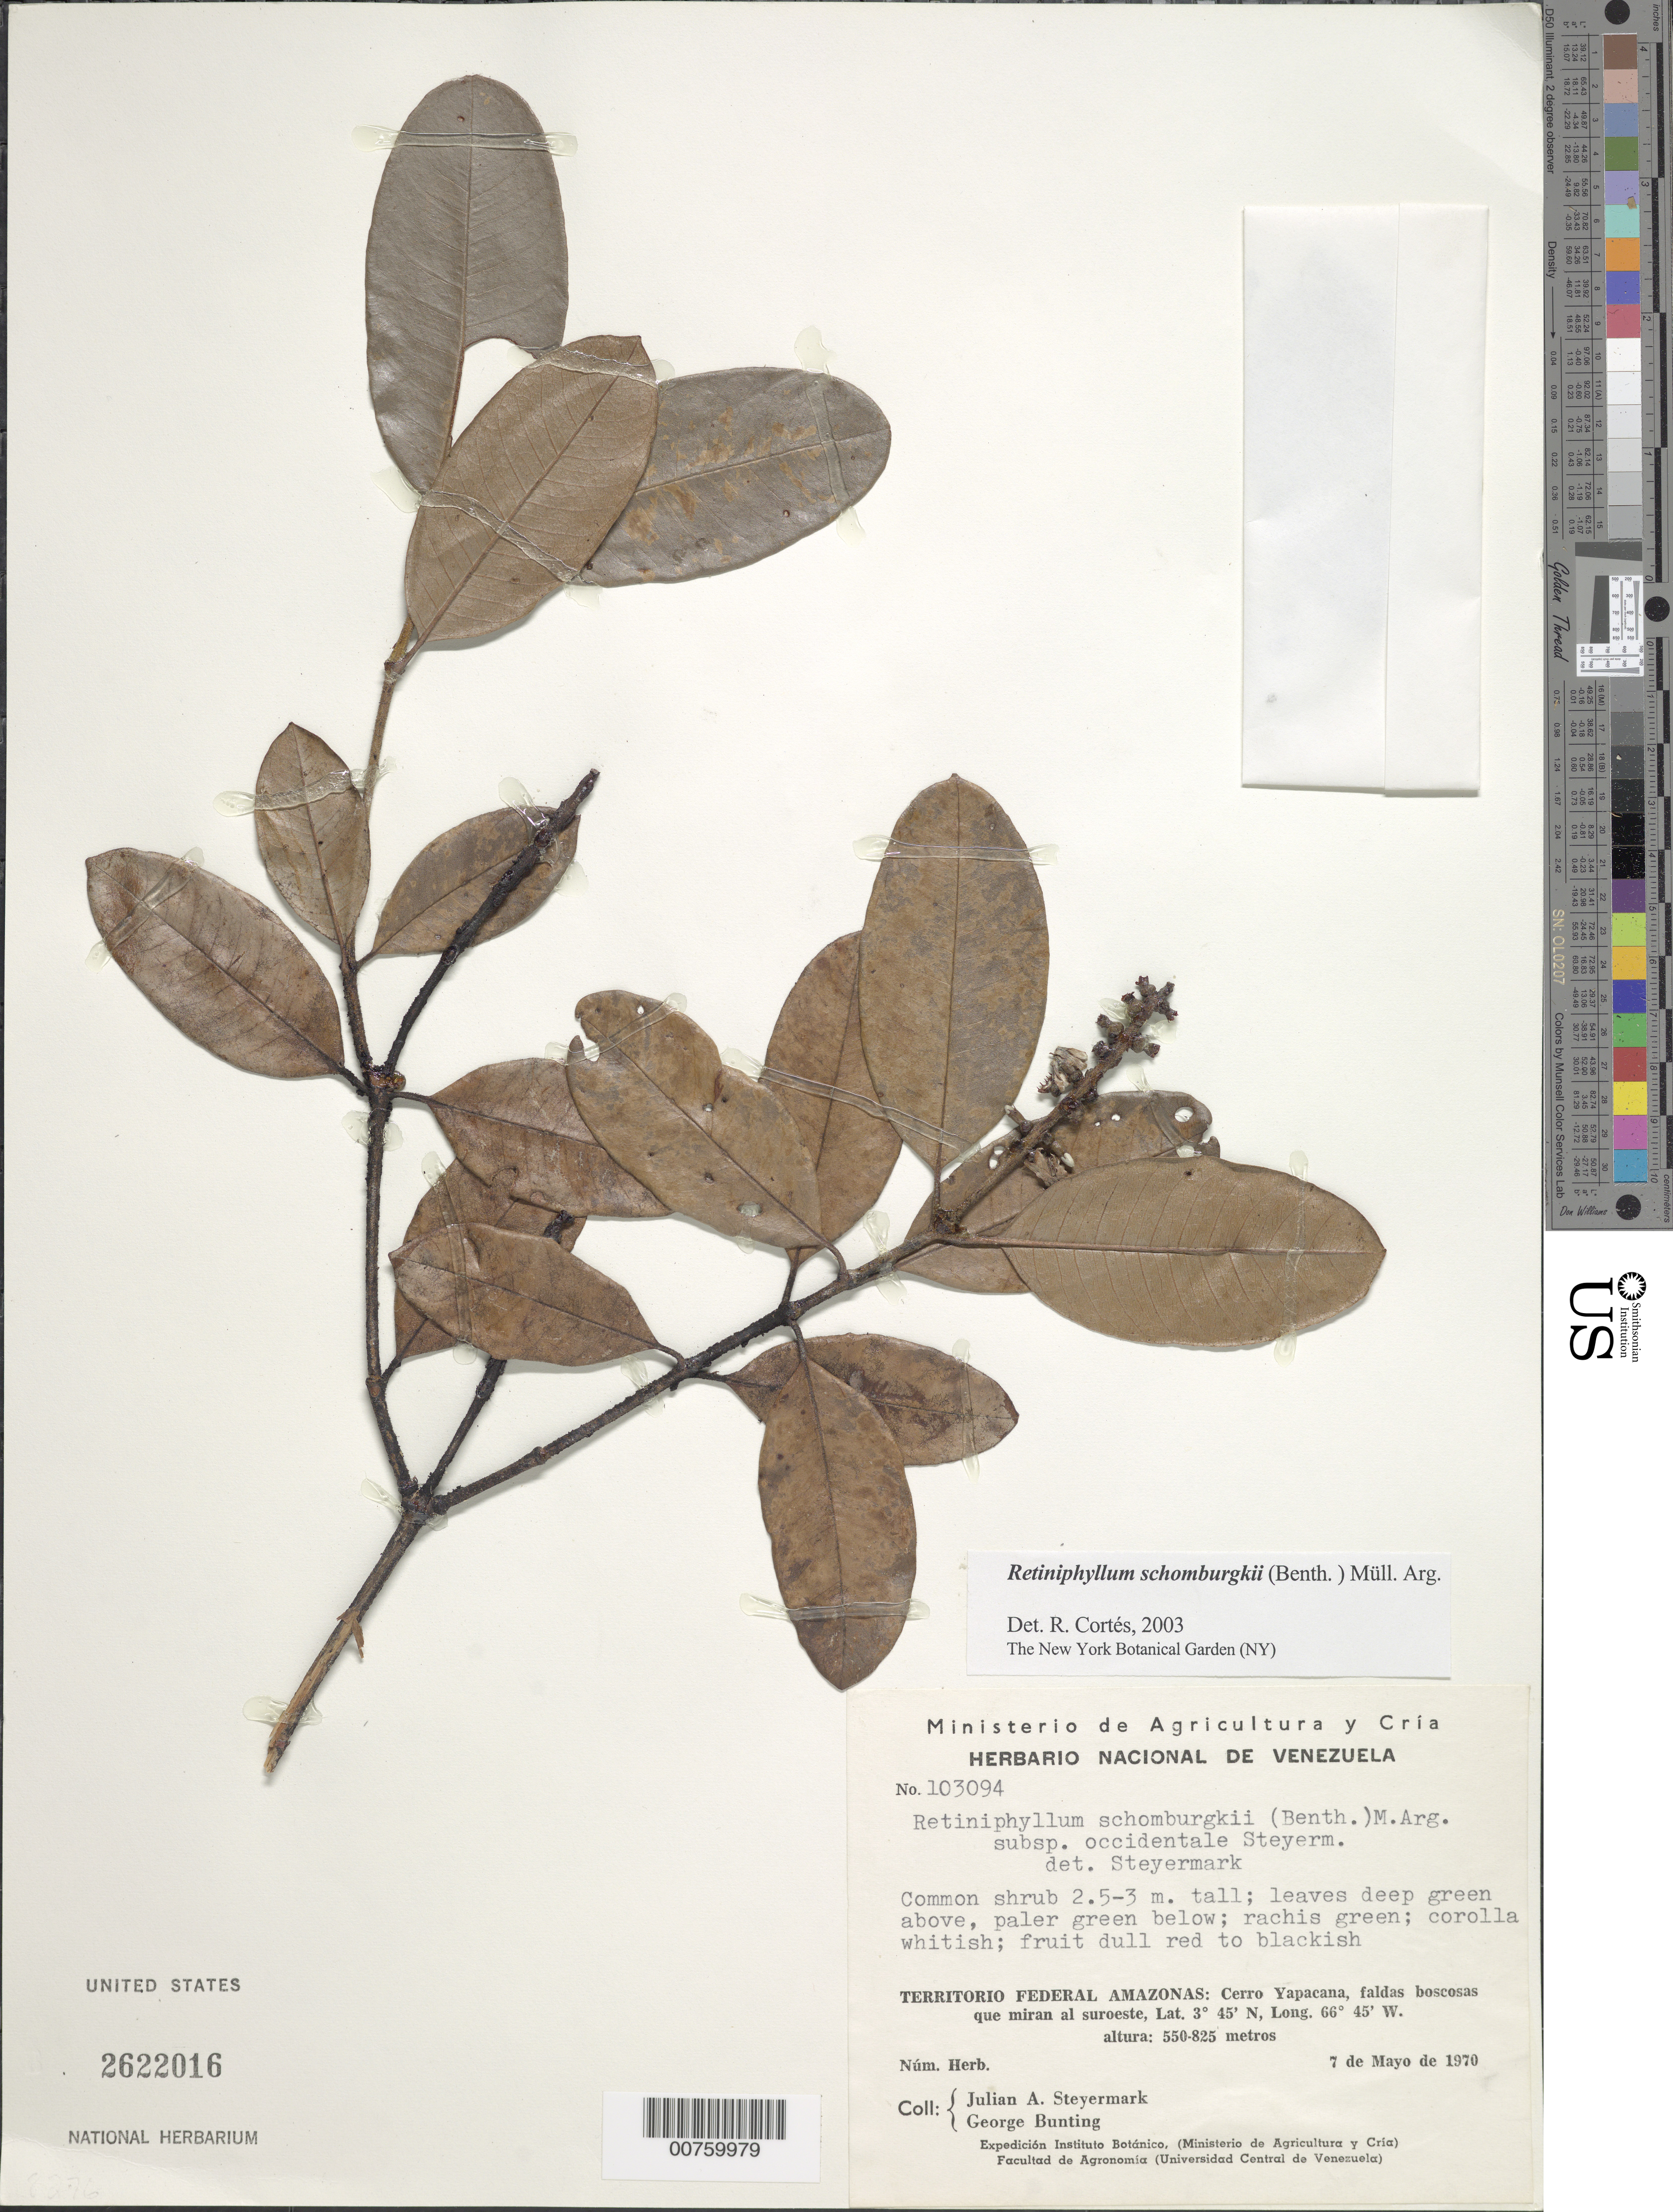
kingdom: Plantae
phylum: Tracheophyta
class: Magnoliopsida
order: Gentianales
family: Rubiaceae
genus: Retiniphyllum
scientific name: Retiniphyllum schomburgkii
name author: (Benth.) Müll. Arg.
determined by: Cortes R., G.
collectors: J. Steyermark & G. S. Bunting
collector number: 103094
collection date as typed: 7-May-70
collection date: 1970-05-07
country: Venezuela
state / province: Amazonas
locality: Cerro Yapacána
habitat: Faldas boscosas que miran al suroeste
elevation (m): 550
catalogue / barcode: US 2622016